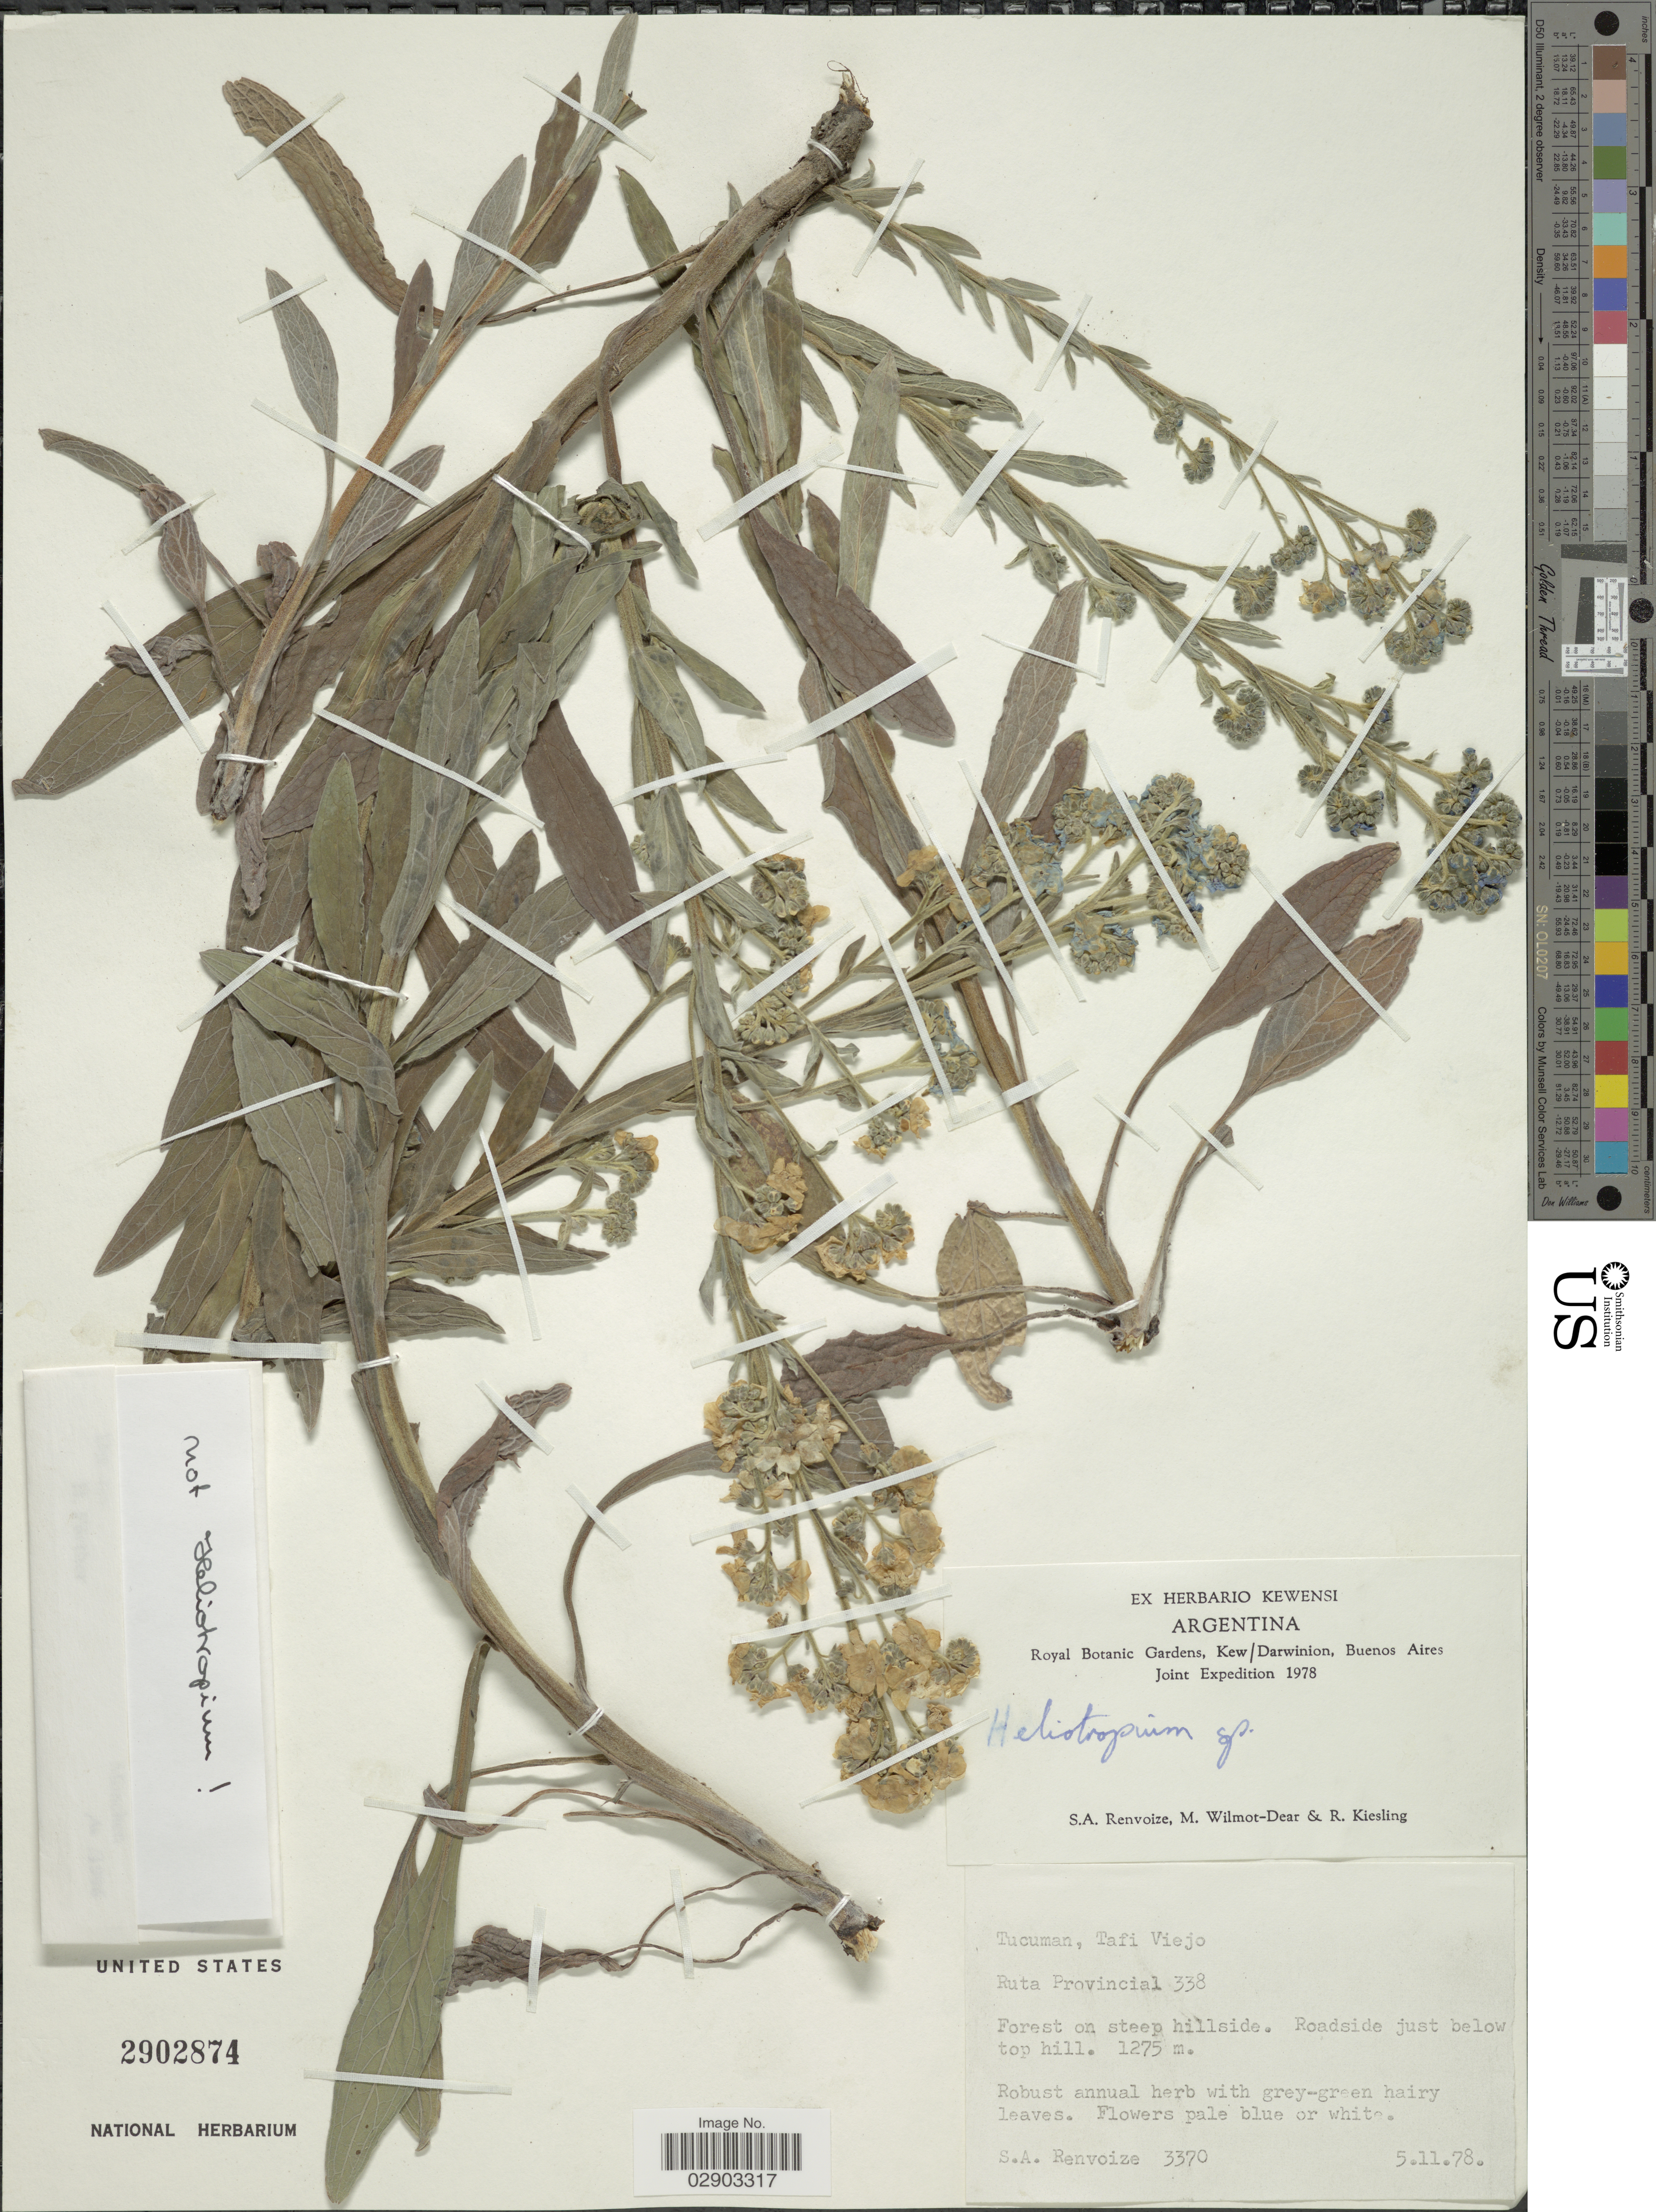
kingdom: Plantae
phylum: Tracheophyta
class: Magnoliopsida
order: Boraginales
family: Boraginaceae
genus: Cynoglossum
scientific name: Cynoglossum sp.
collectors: S. A. Renvoize, M. Wilmot-Dear & R. Kiesling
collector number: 3370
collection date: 1978-11-05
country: Argentina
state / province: Tucuman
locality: Tafi Viejo. Ruta Provincial 338.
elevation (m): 1275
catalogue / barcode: US 2902874